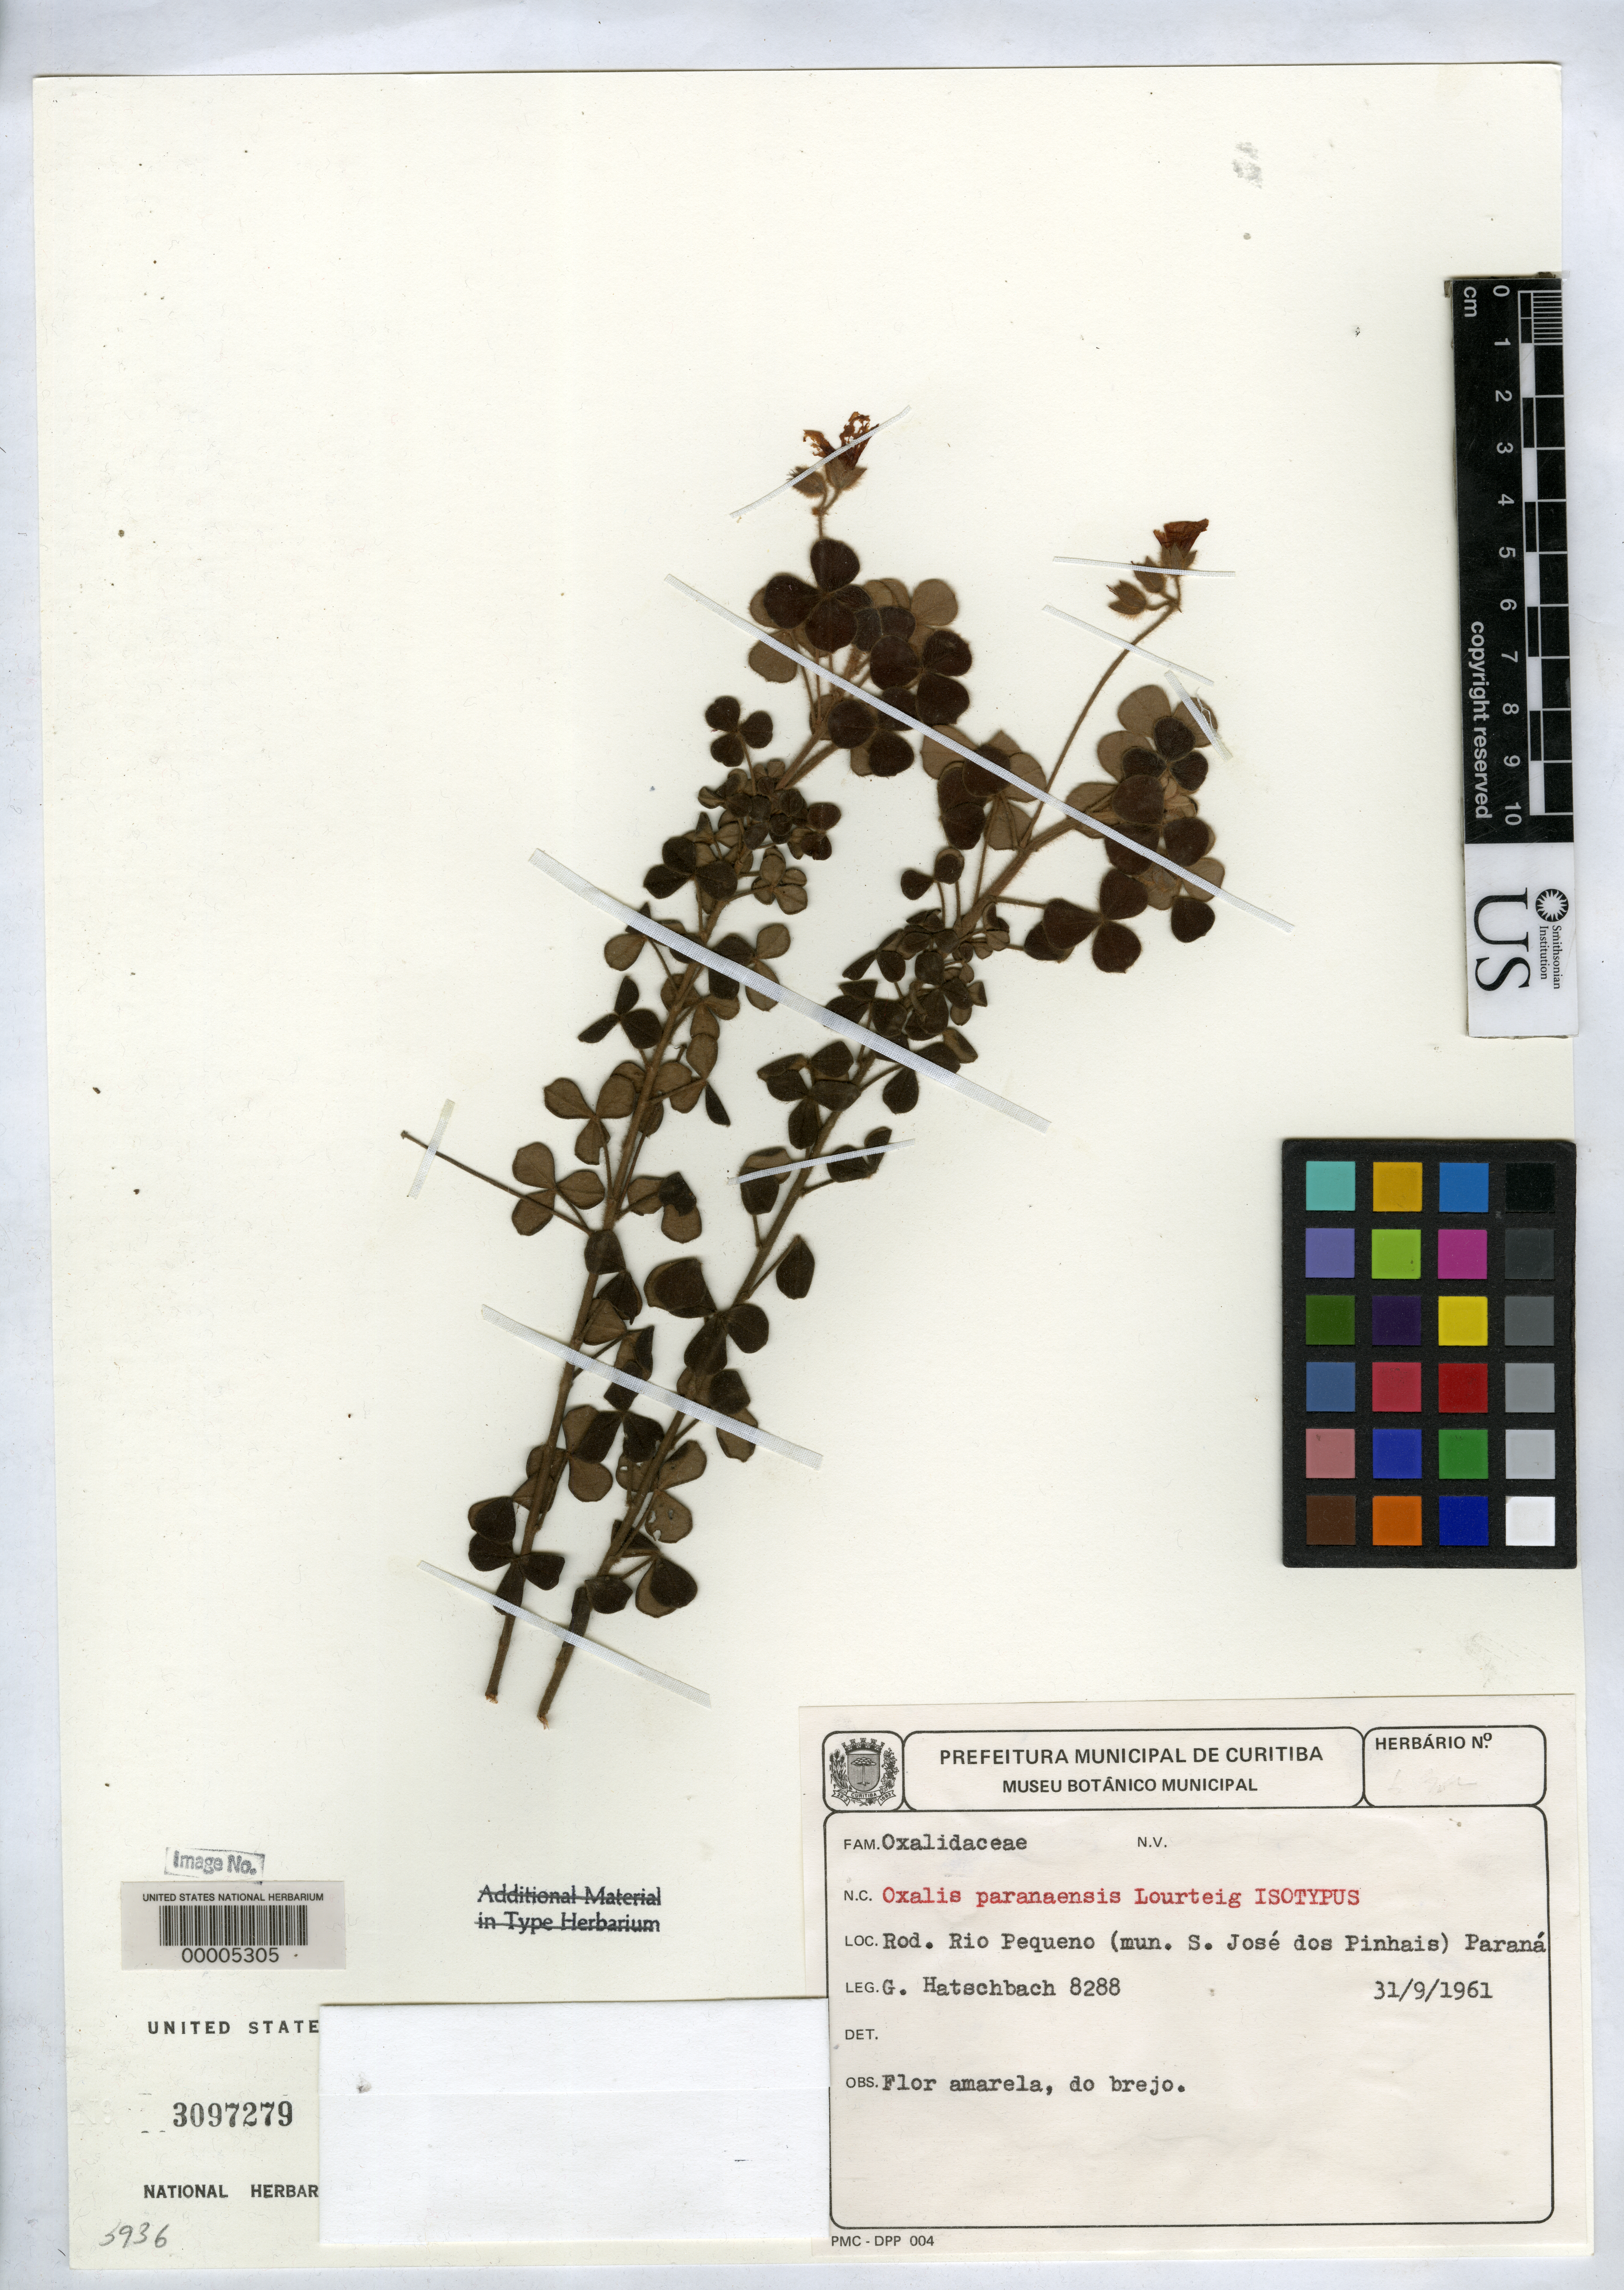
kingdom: Plantae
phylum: Tracheophyta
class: Magnoliopsida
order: Oxalidales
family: Oxalidaceae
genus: Oxalis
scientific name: Oxalis paranaensis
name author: Lourteig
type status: Isotype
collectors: G. Hatschbach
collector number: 8288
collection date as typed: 31 Sep 1961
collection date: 1961-09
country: Brazil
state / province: Paraná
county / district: São José dos Pinhais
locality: Rod. Rio Pequeno.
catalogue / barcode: US 3097279